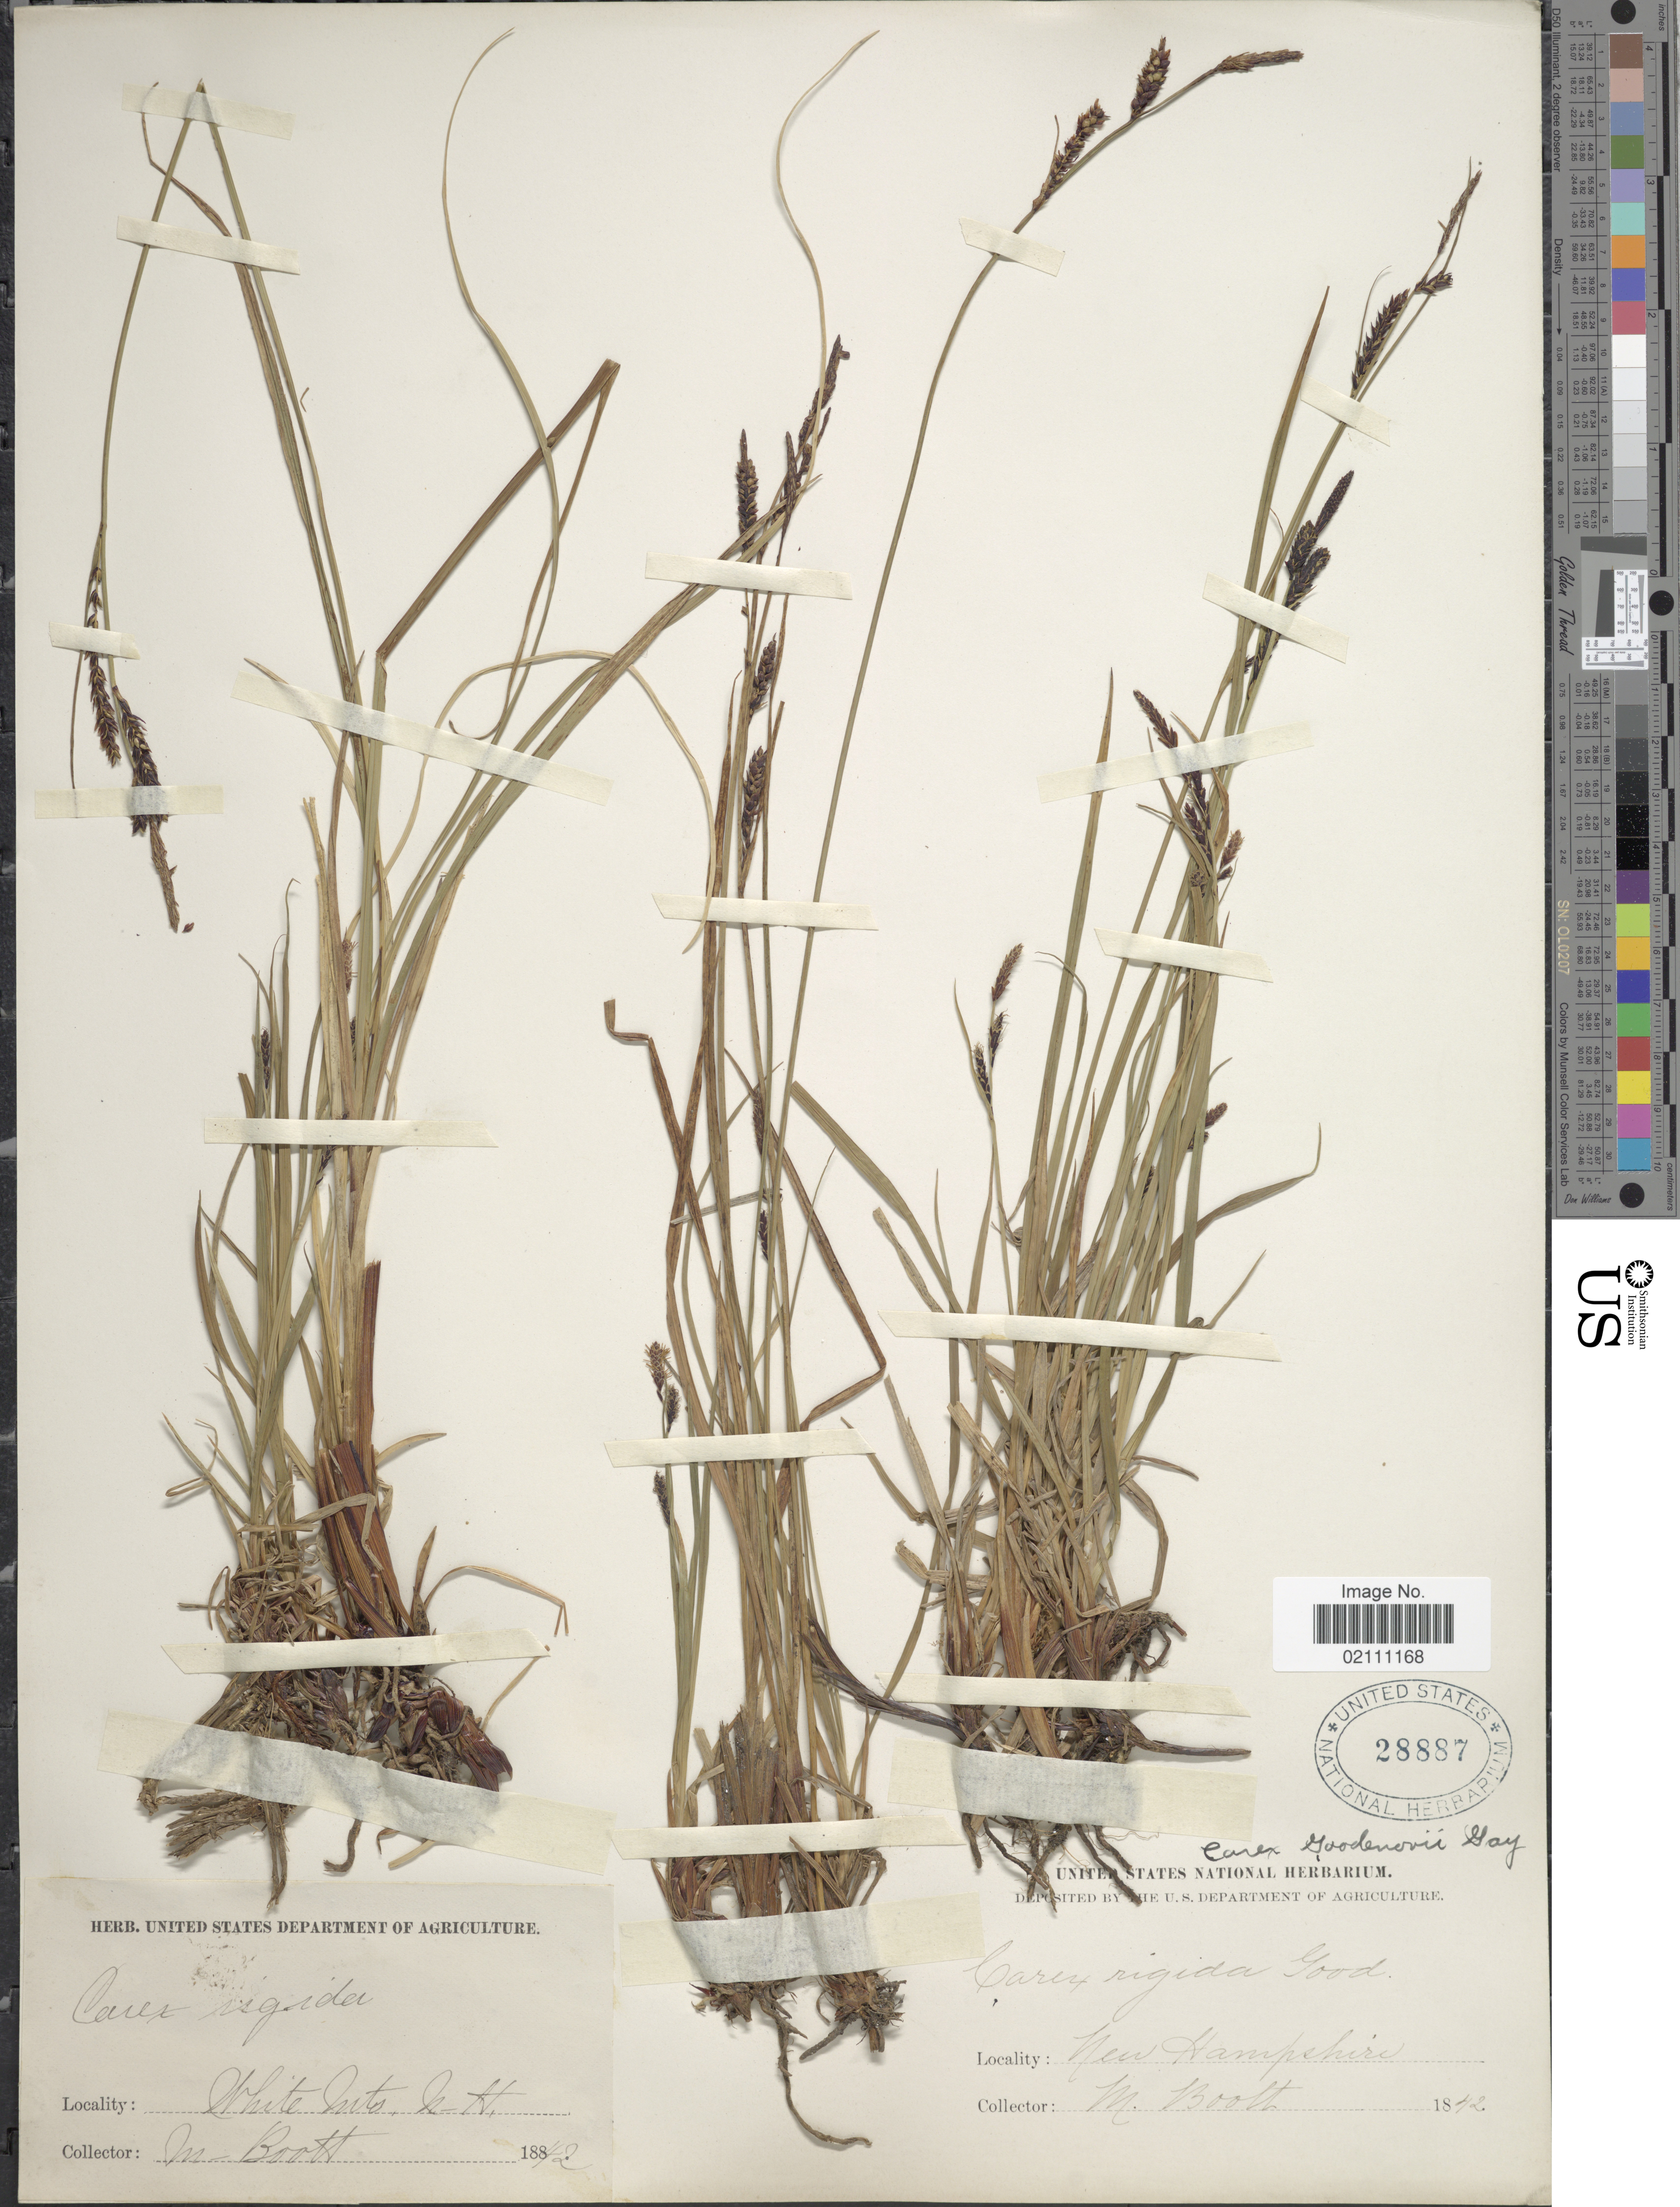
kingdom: Plantae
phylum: Tracheophyta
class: Liliopsida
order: Poales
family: Cyperaceae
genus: Carex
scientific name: Carex nigra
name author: (L.) Reichard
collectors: M. Boott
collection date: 1842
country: United States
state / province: New Hampshire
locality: White Mts., N. H.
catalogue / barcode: US 28887